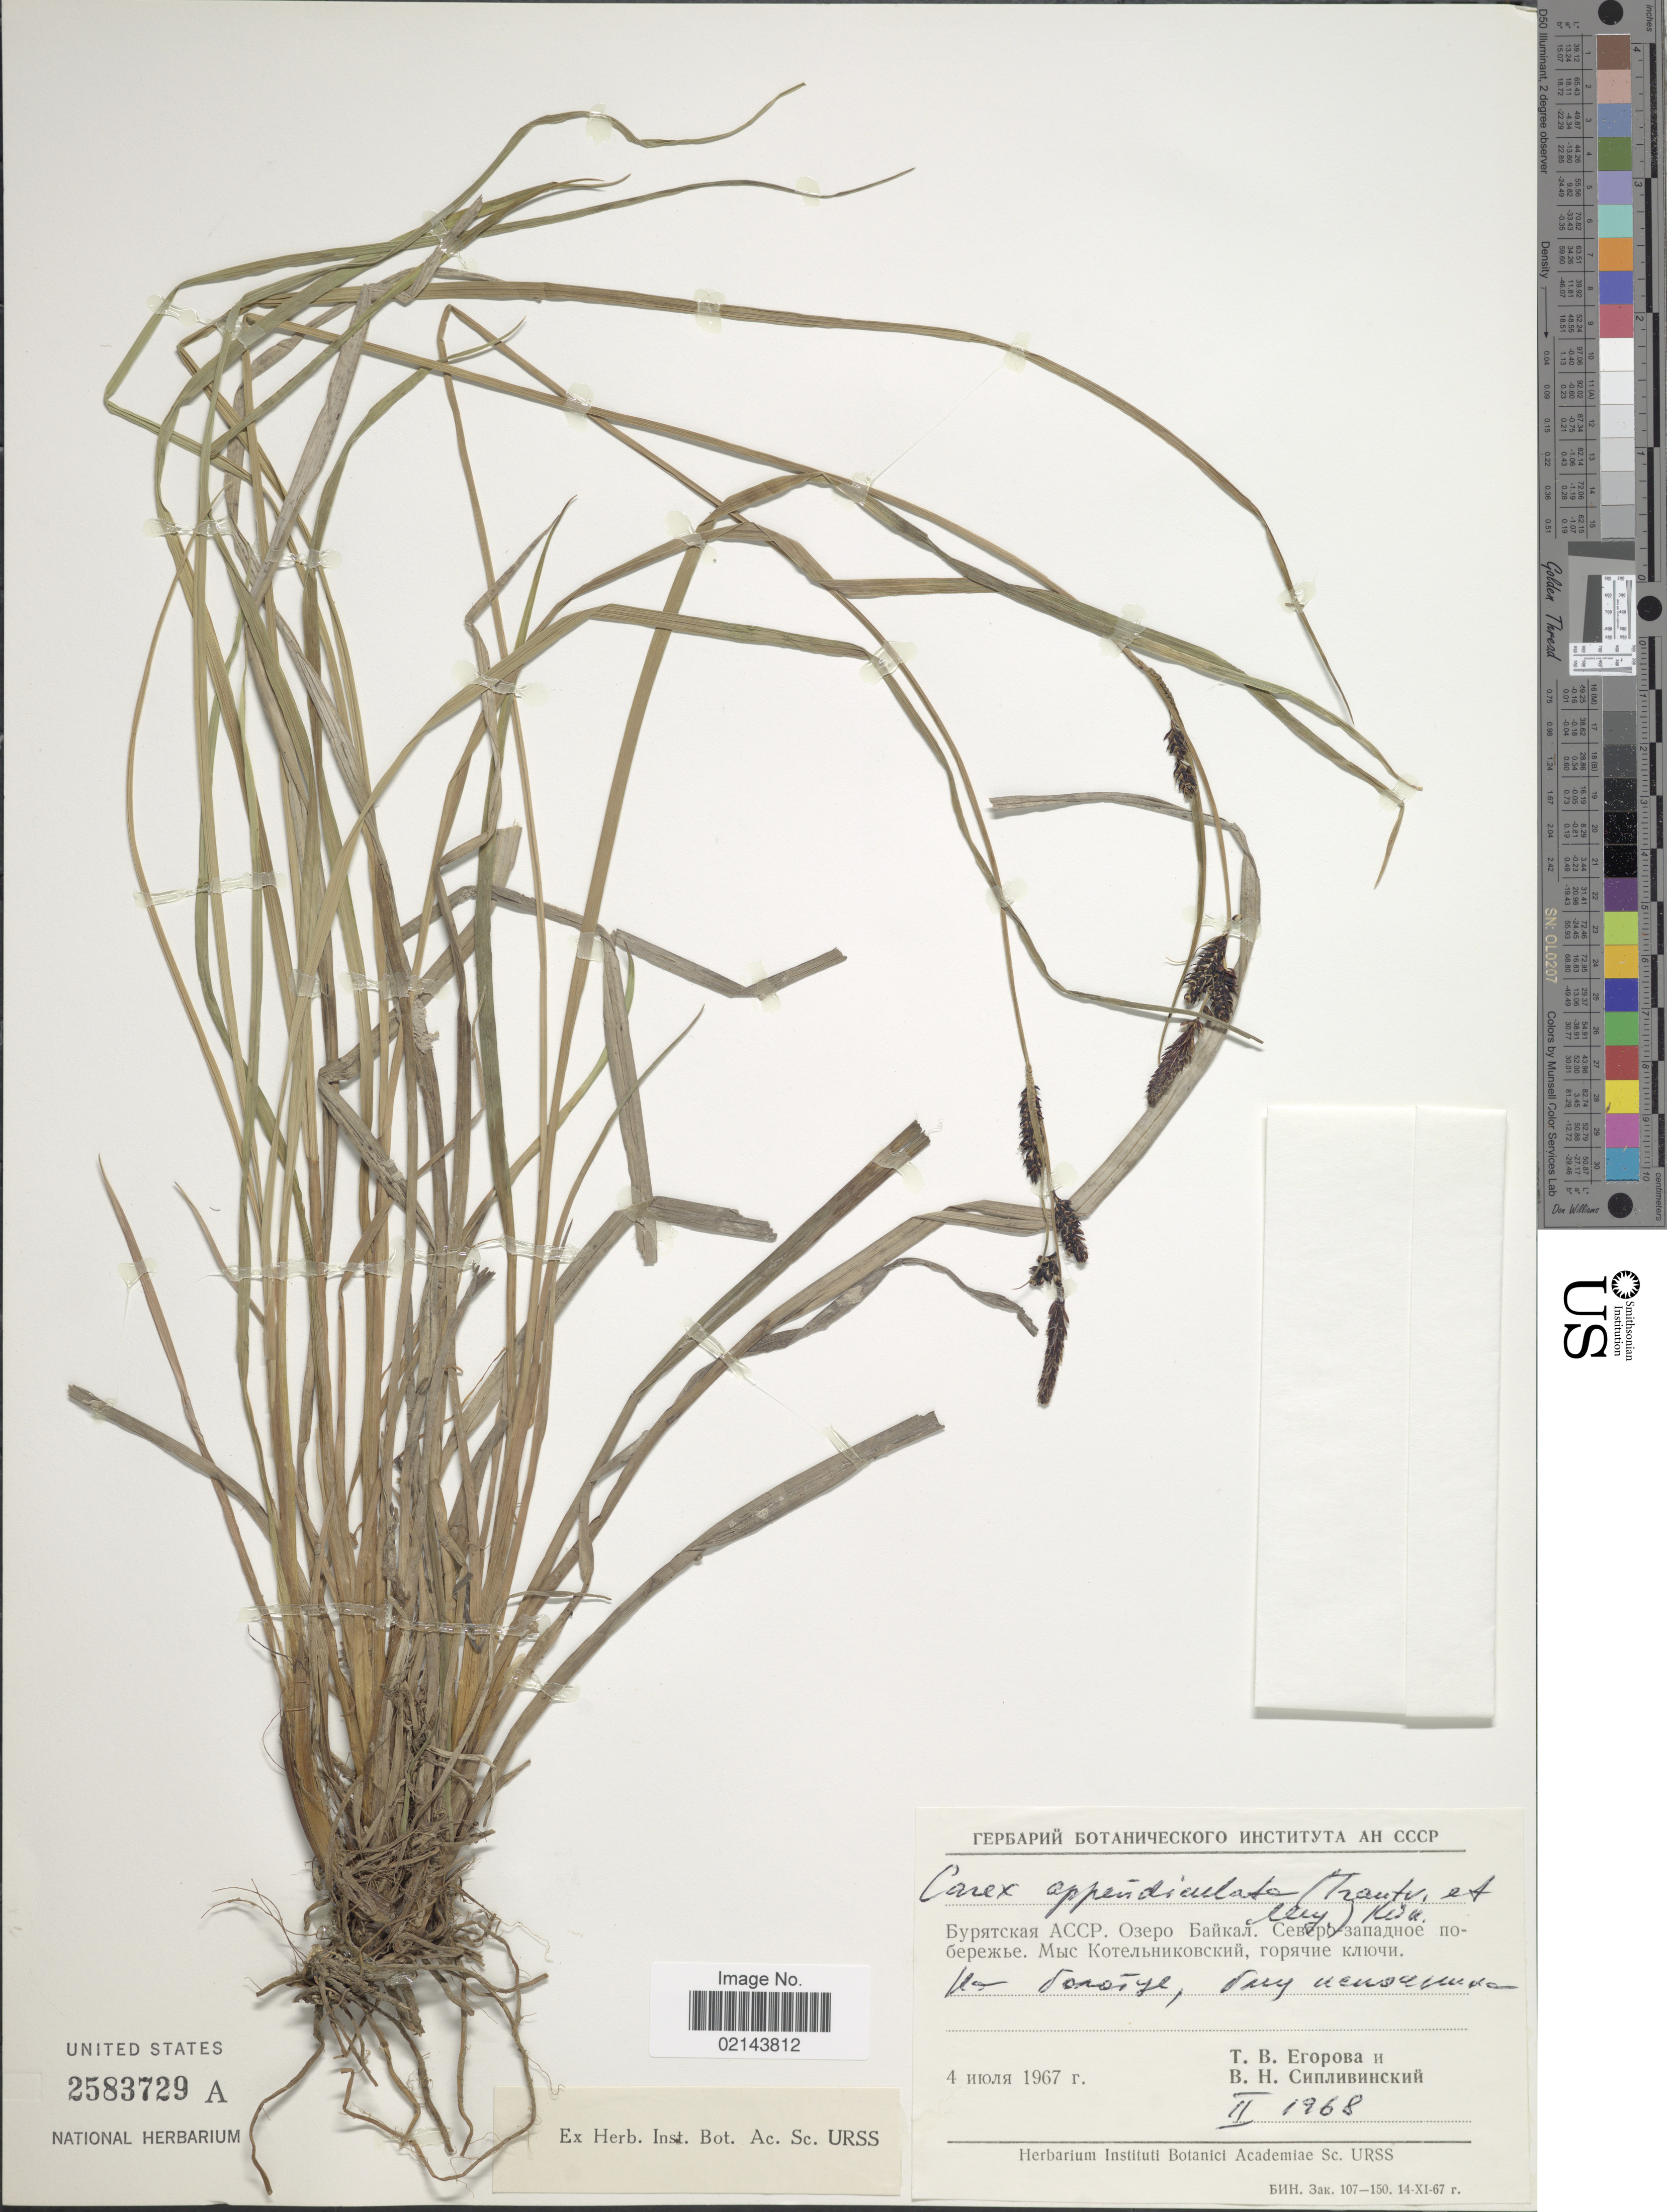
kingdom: Plantae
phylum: Tracheophyta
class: Liliopsida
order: Poales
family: Cyperaceae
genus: Carex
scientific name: Carex appendiculata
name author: (Trautv. & C.A. Mey.) Kük.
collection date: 1967-07-04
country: U.S.S.R.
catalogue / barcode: US 2583729A